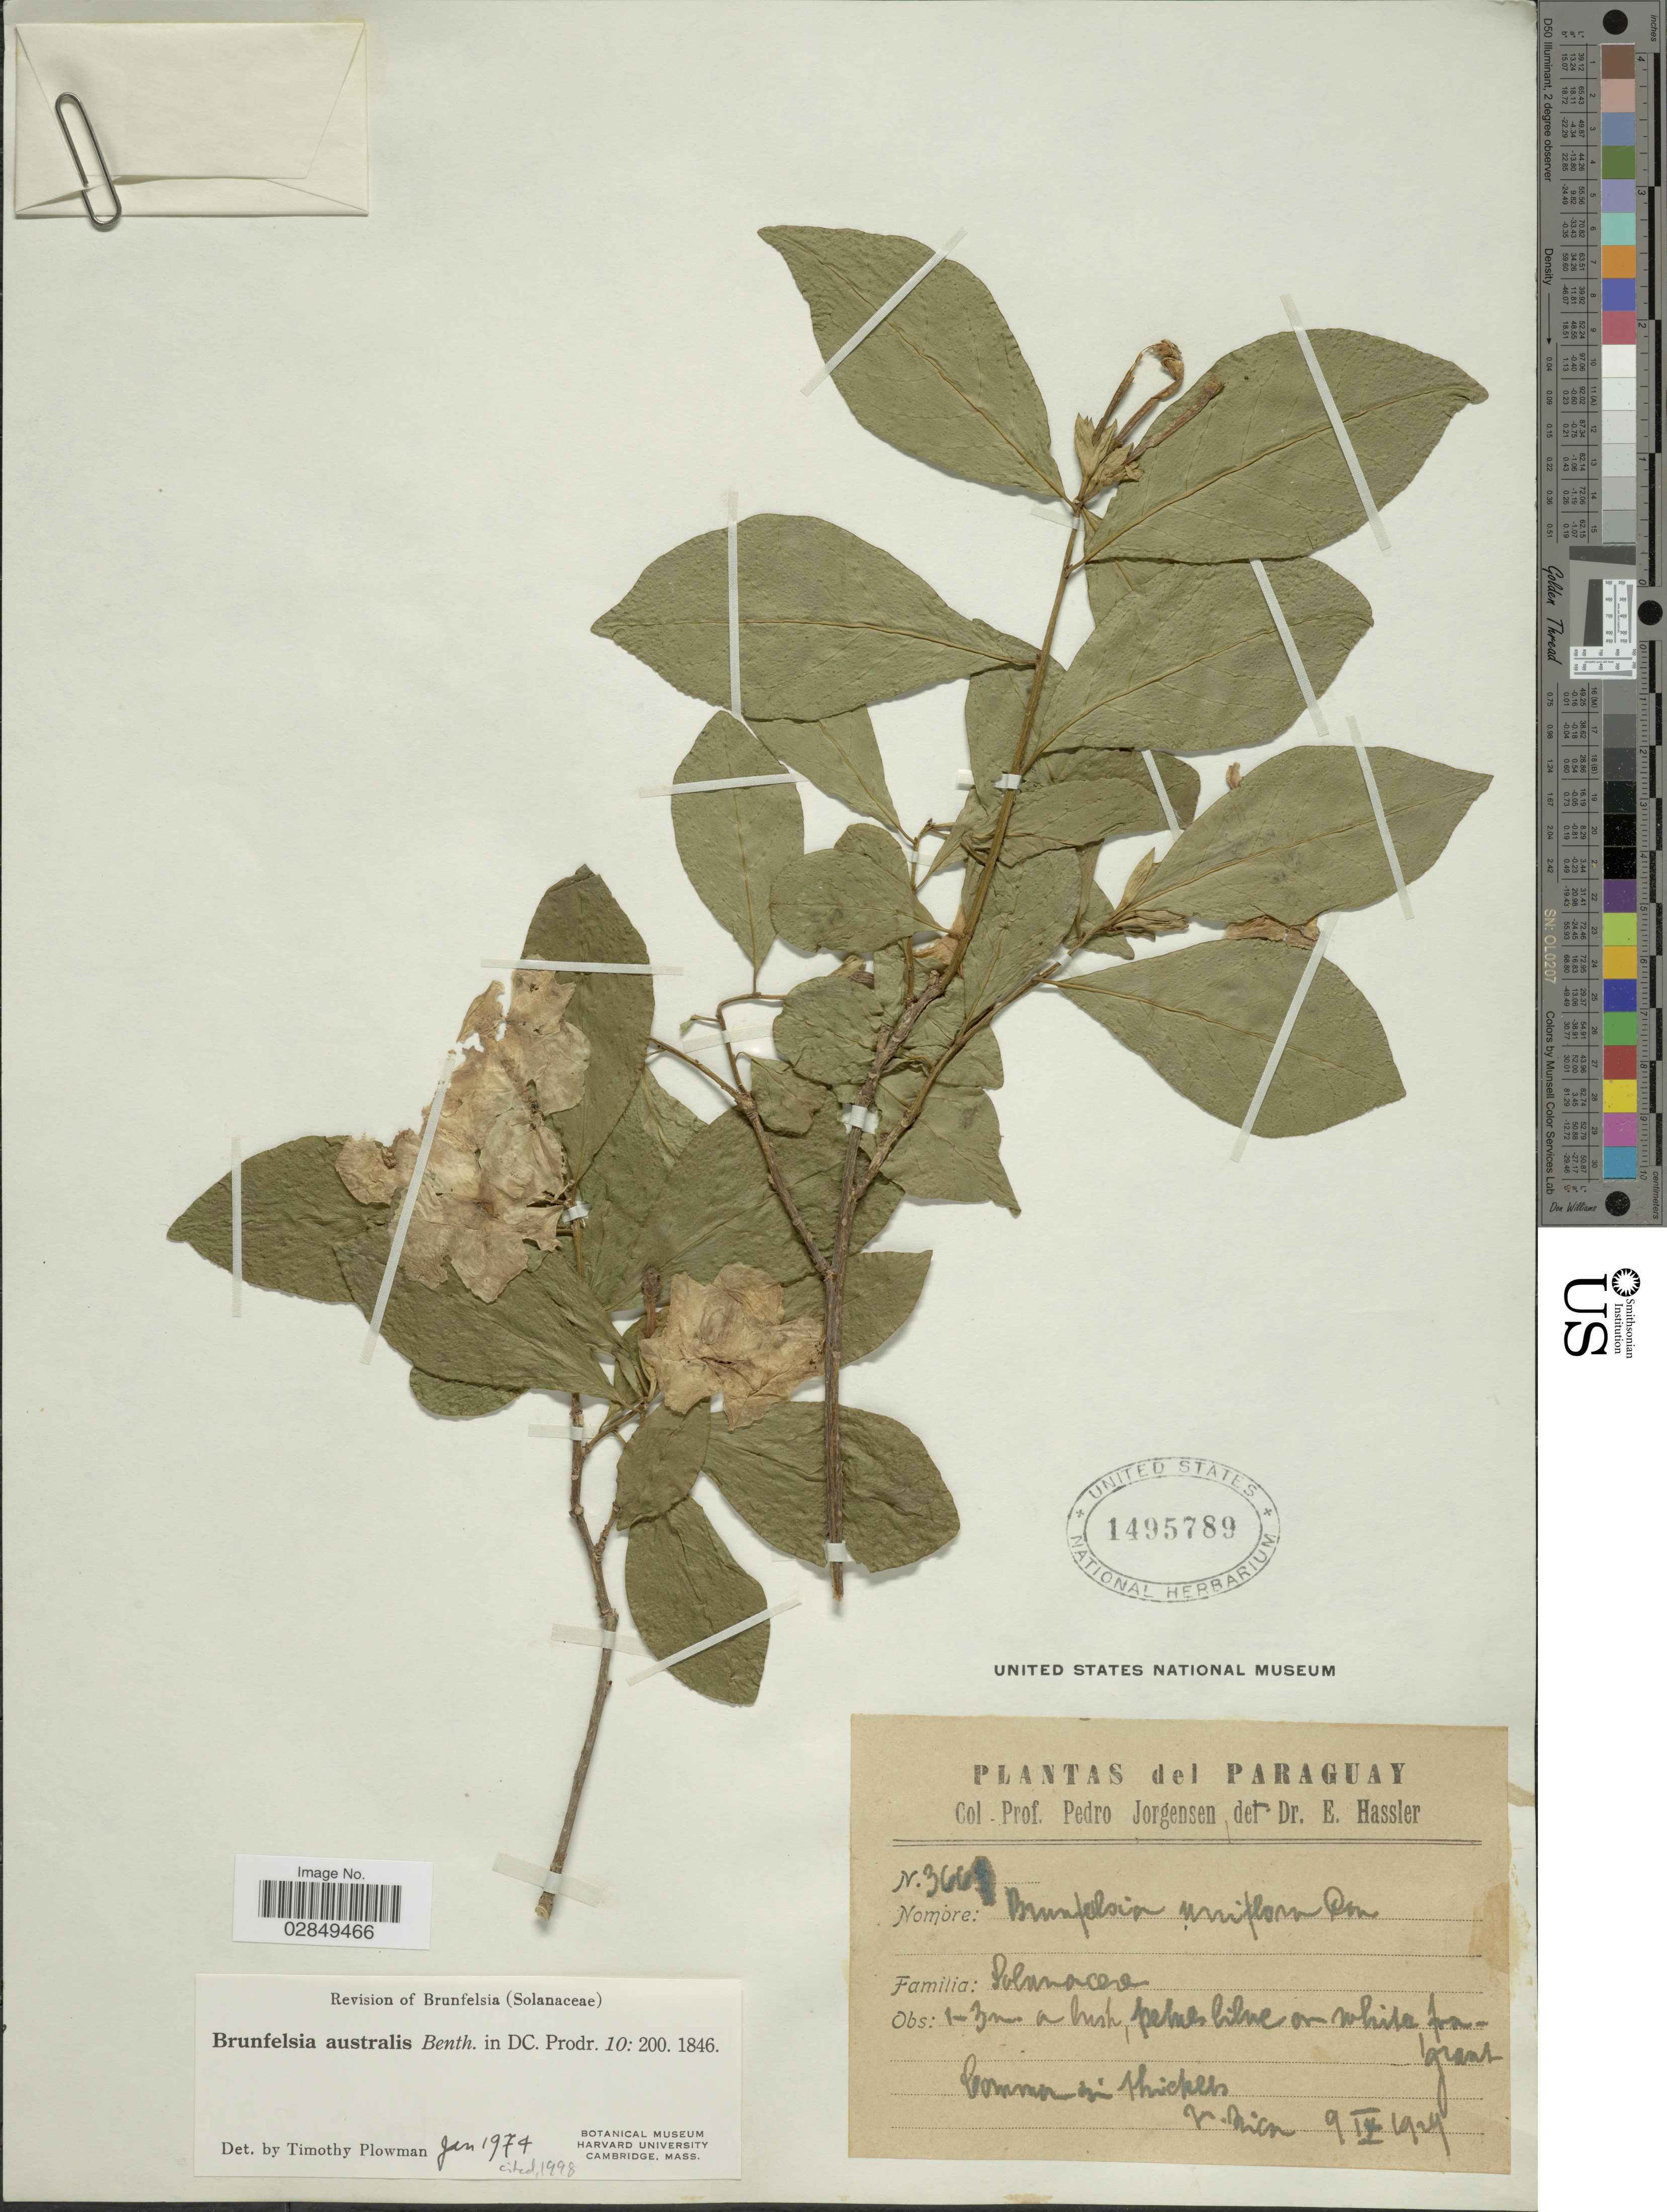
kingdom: Plantae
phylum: Tracheophyta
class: Magnoliopsida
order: Solanales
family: Solanaceae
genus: Brunfelsia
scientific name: Brunfelsia australis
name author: Benth.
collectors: P. Jörgensen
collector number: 366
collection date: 1929-09-09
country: Paraguay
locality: Common in thickets.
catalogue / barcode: US 1495789